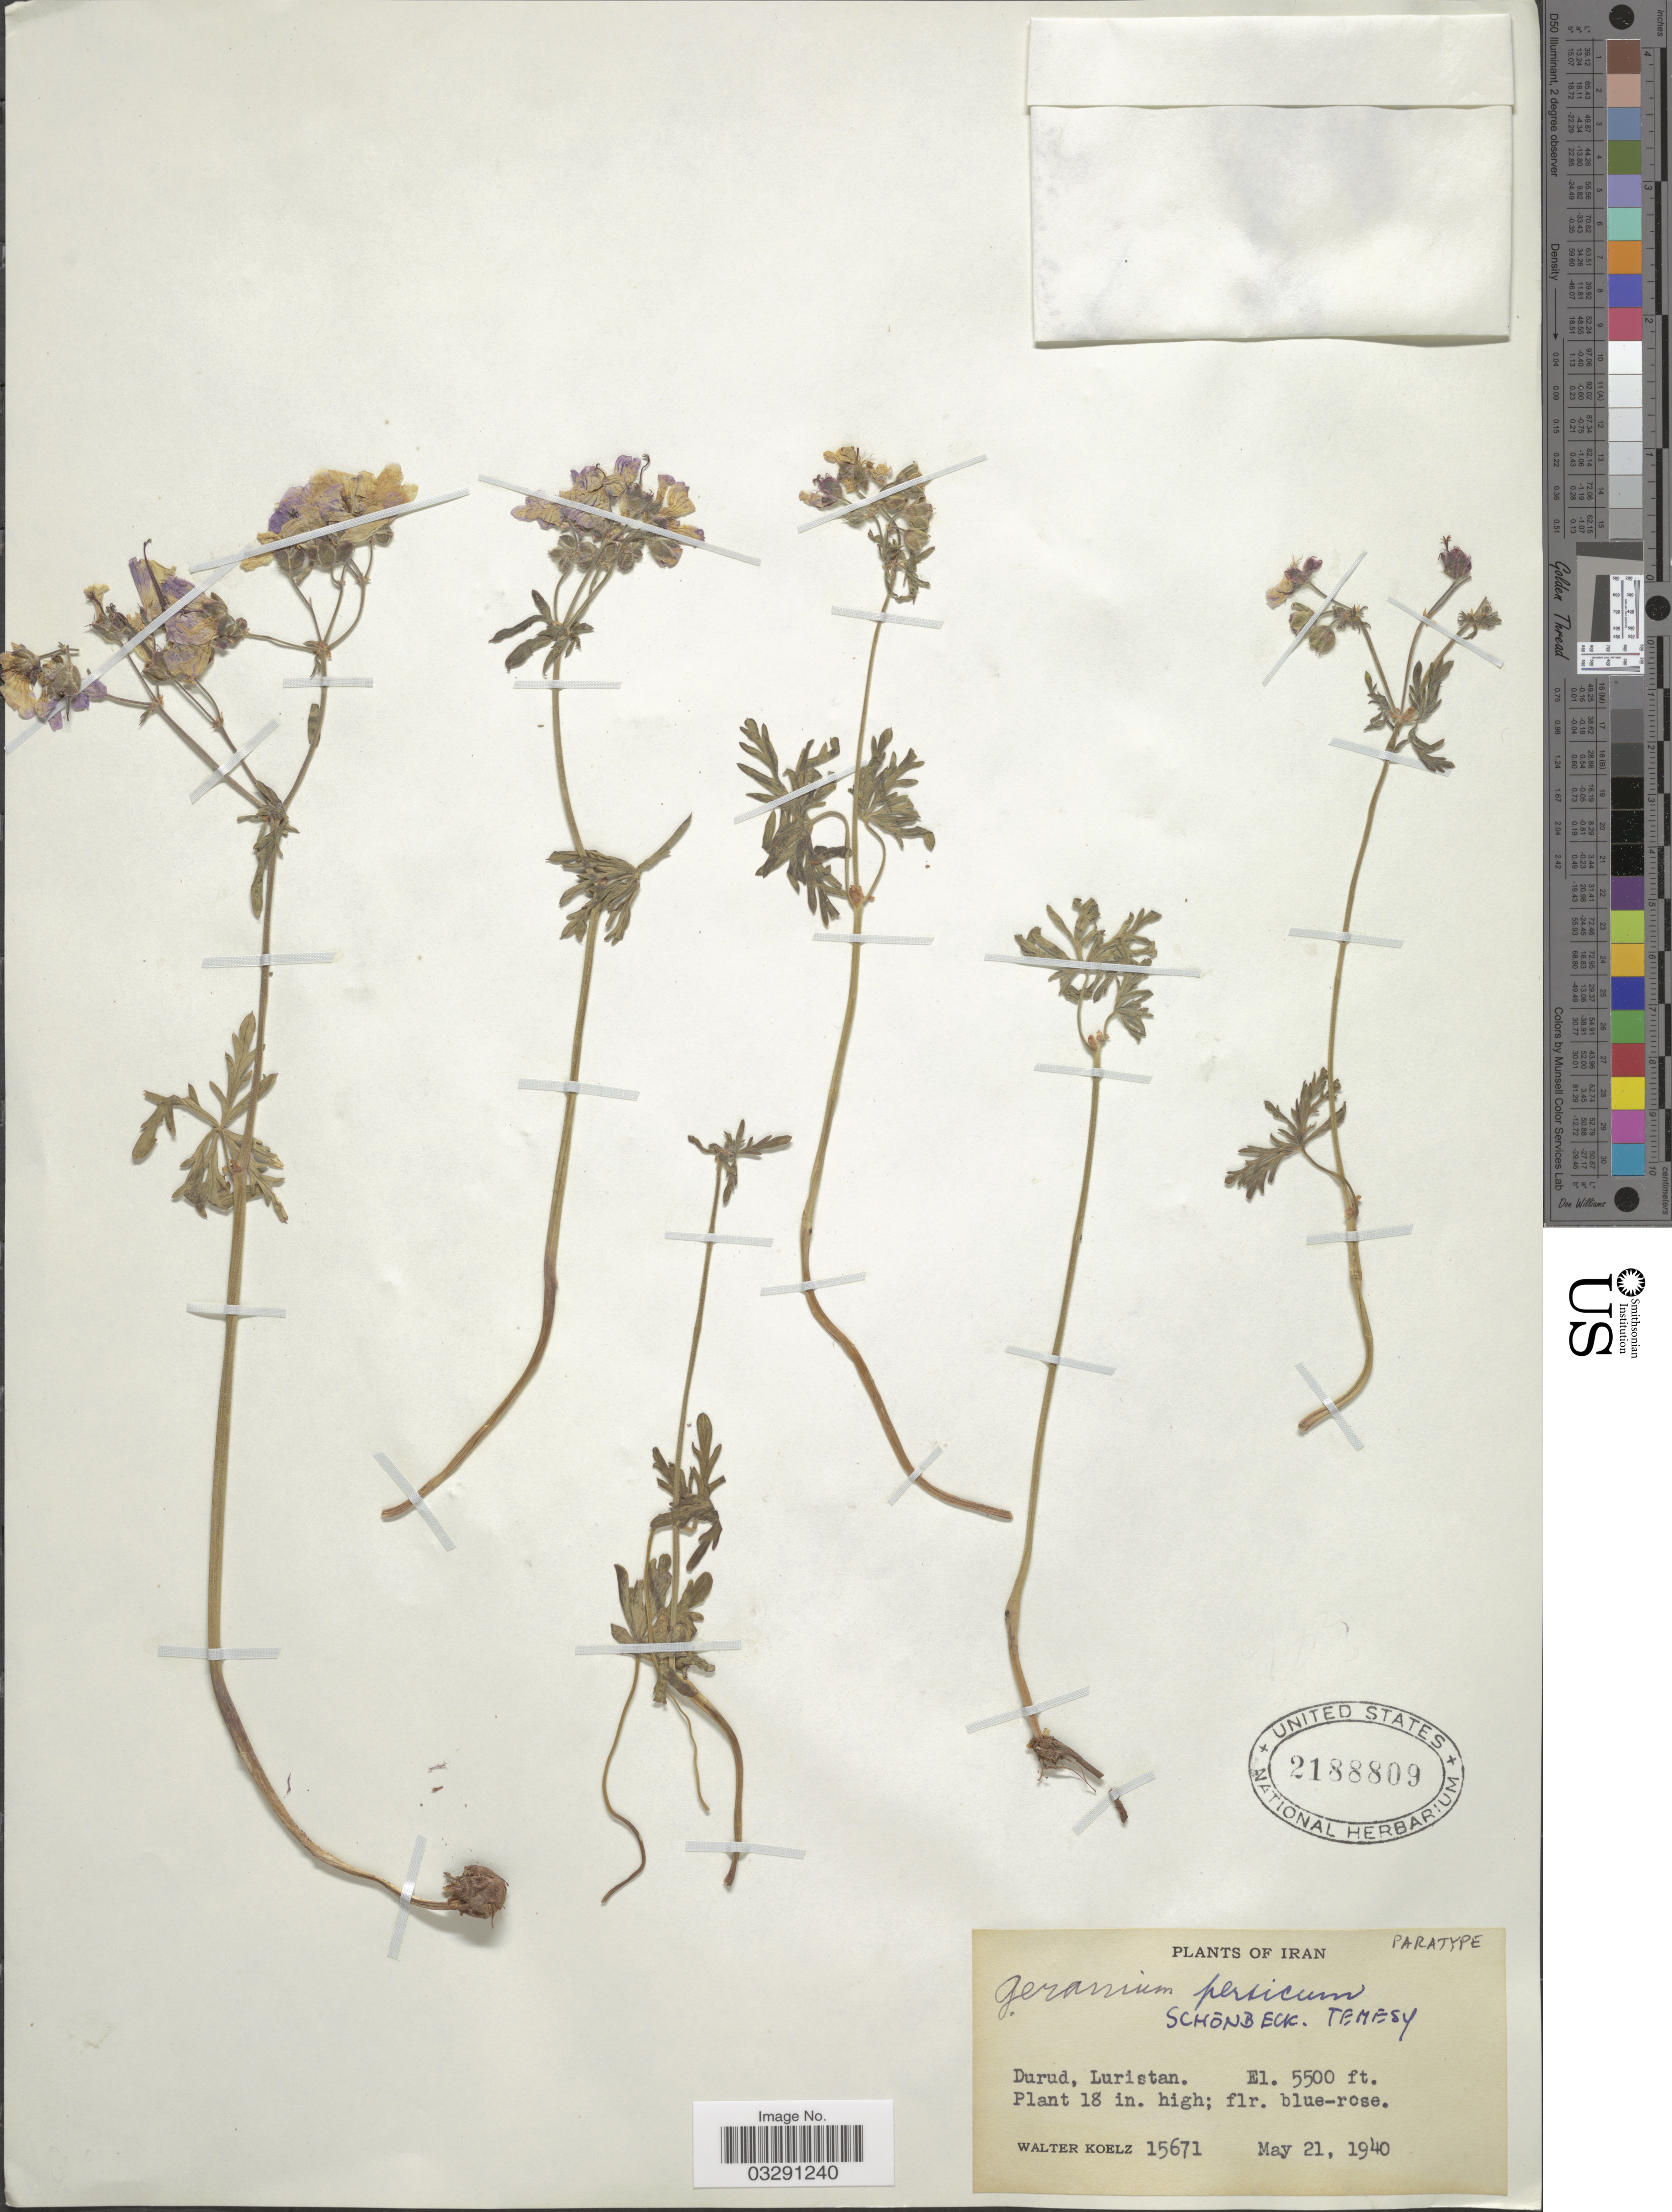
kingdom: Plantae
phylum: Tracheophyta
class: Magnoliopsida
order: Geraniales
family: Geraniaceae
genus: Geranium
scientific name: Geranium persicum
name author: Schönb.-Tem.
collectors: W. N. Koelz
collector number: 15671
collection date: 1940-05-21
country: Iran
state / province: Hormozgan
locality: Durud, Luristan.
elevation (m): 1676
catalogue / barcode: US 2188809